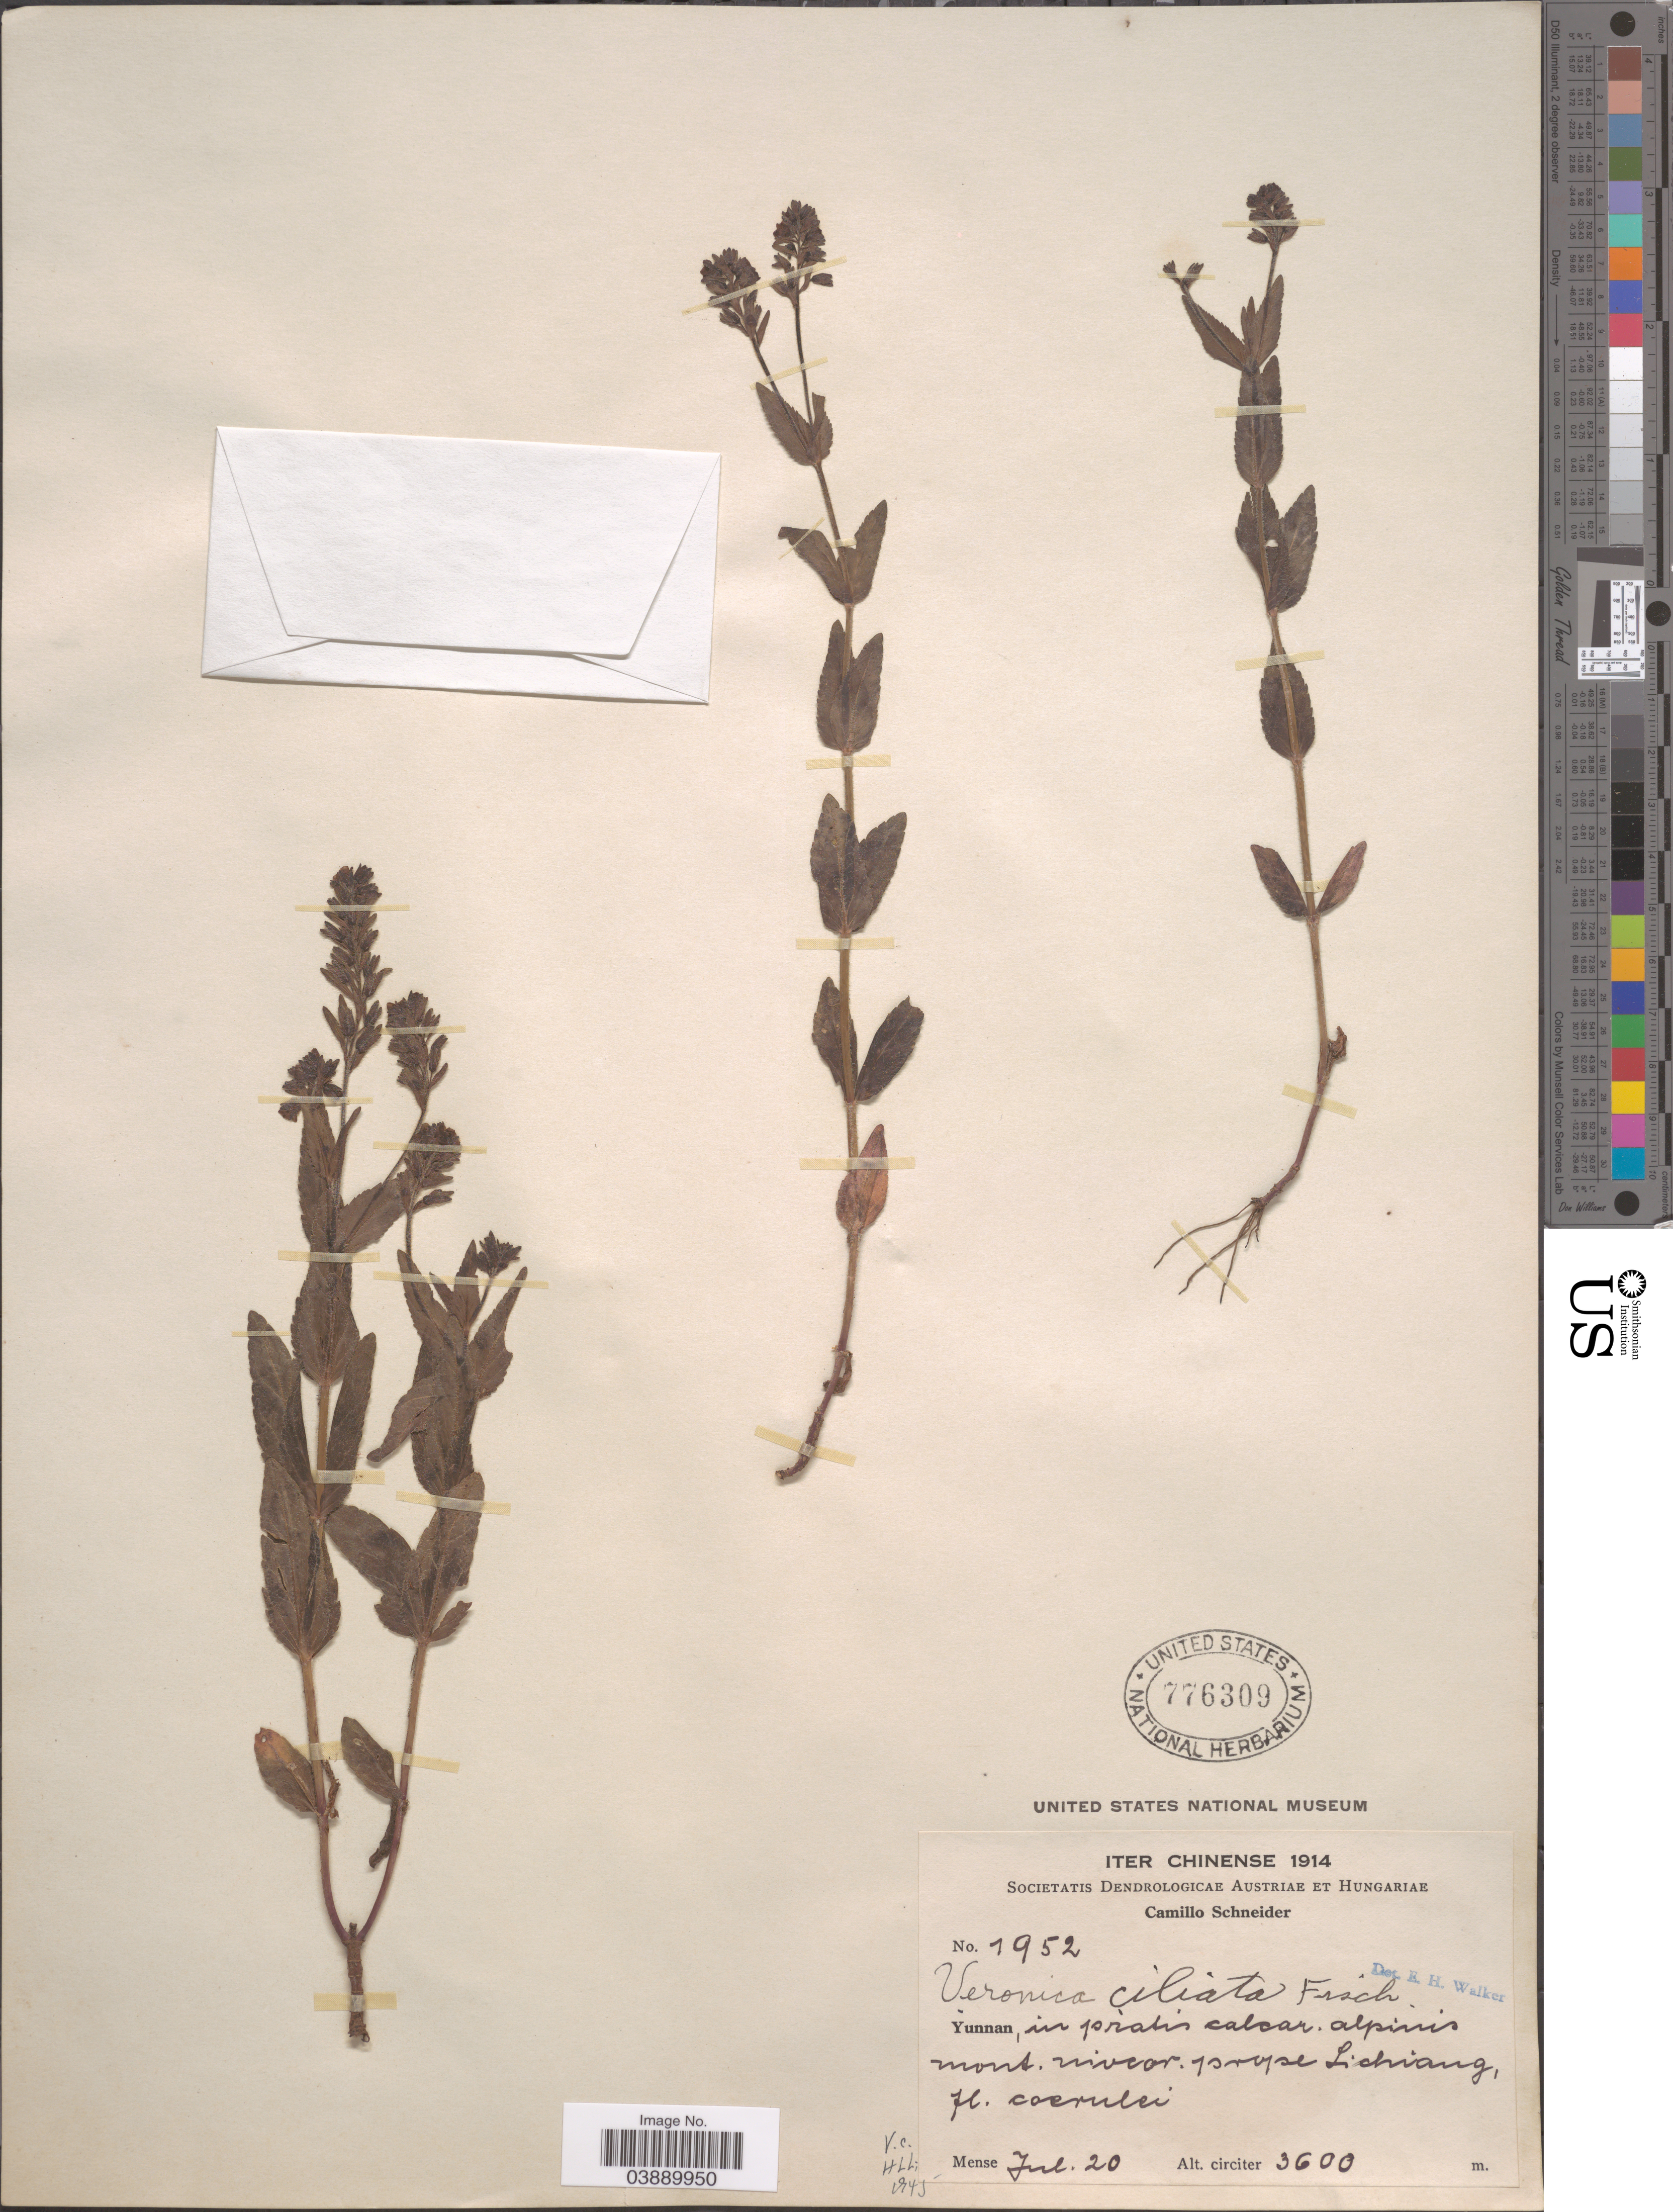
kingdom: Plantae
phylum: Tracheophyta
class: Magnoliopsida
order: Lamiales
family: Plantaginaceae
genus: Veronica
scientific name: Veronica ciliata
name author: Fisch.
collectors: C. K. Schneider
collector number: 1952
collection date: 1914-07-20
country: China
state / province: Yunnan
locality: In pratis calcar. alpinis mont. niveor. prope Lichiang.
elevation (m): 3600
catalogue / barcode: US 776309